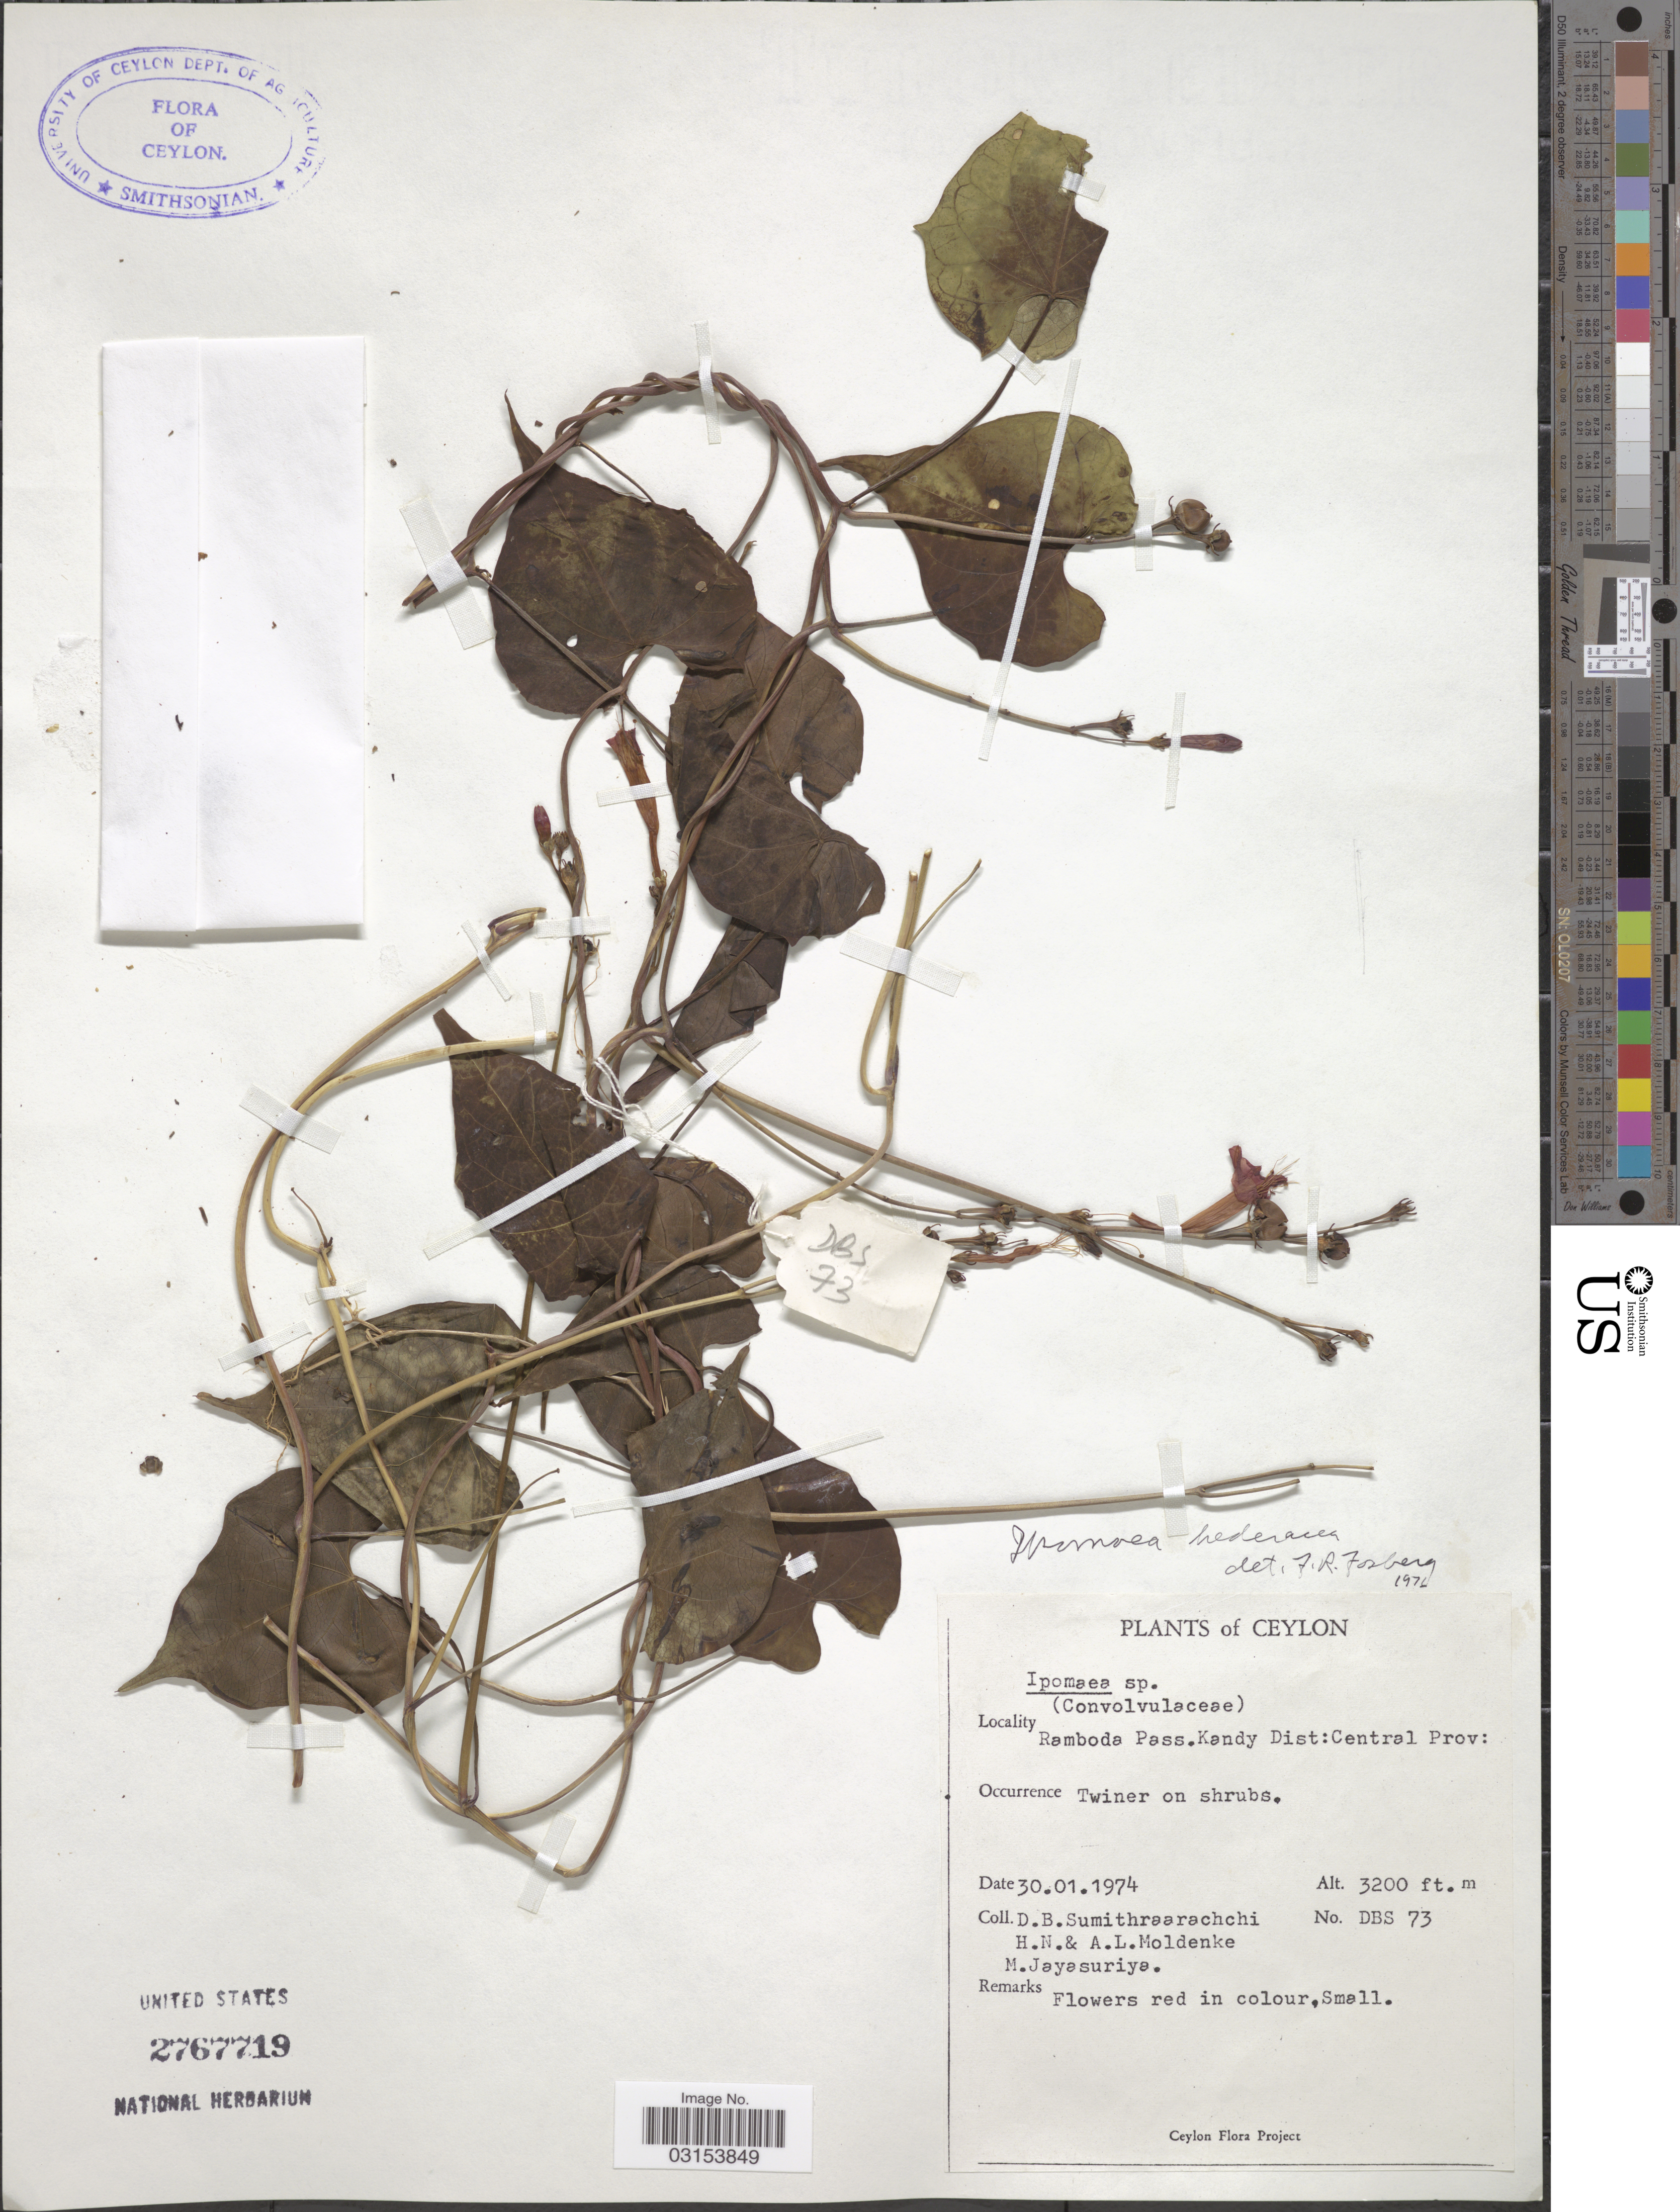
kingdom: Plantae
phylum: Tracheophyta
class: Magnoliopsida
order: Solanales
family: Convolvulaceae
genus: Ipomoea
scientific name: Ipomoea hederifolia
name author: L.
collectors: D. B. Sumithraarachchi, H. N. Moldenke, A. L. Moldenke & M. Jayasuriya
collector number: DBS73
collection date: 1974-01-30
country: Sri Lanka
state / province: Central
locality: Ceylon. Ramboda Pass. Kandy Dist.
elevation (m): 975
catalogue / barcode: US 2767719